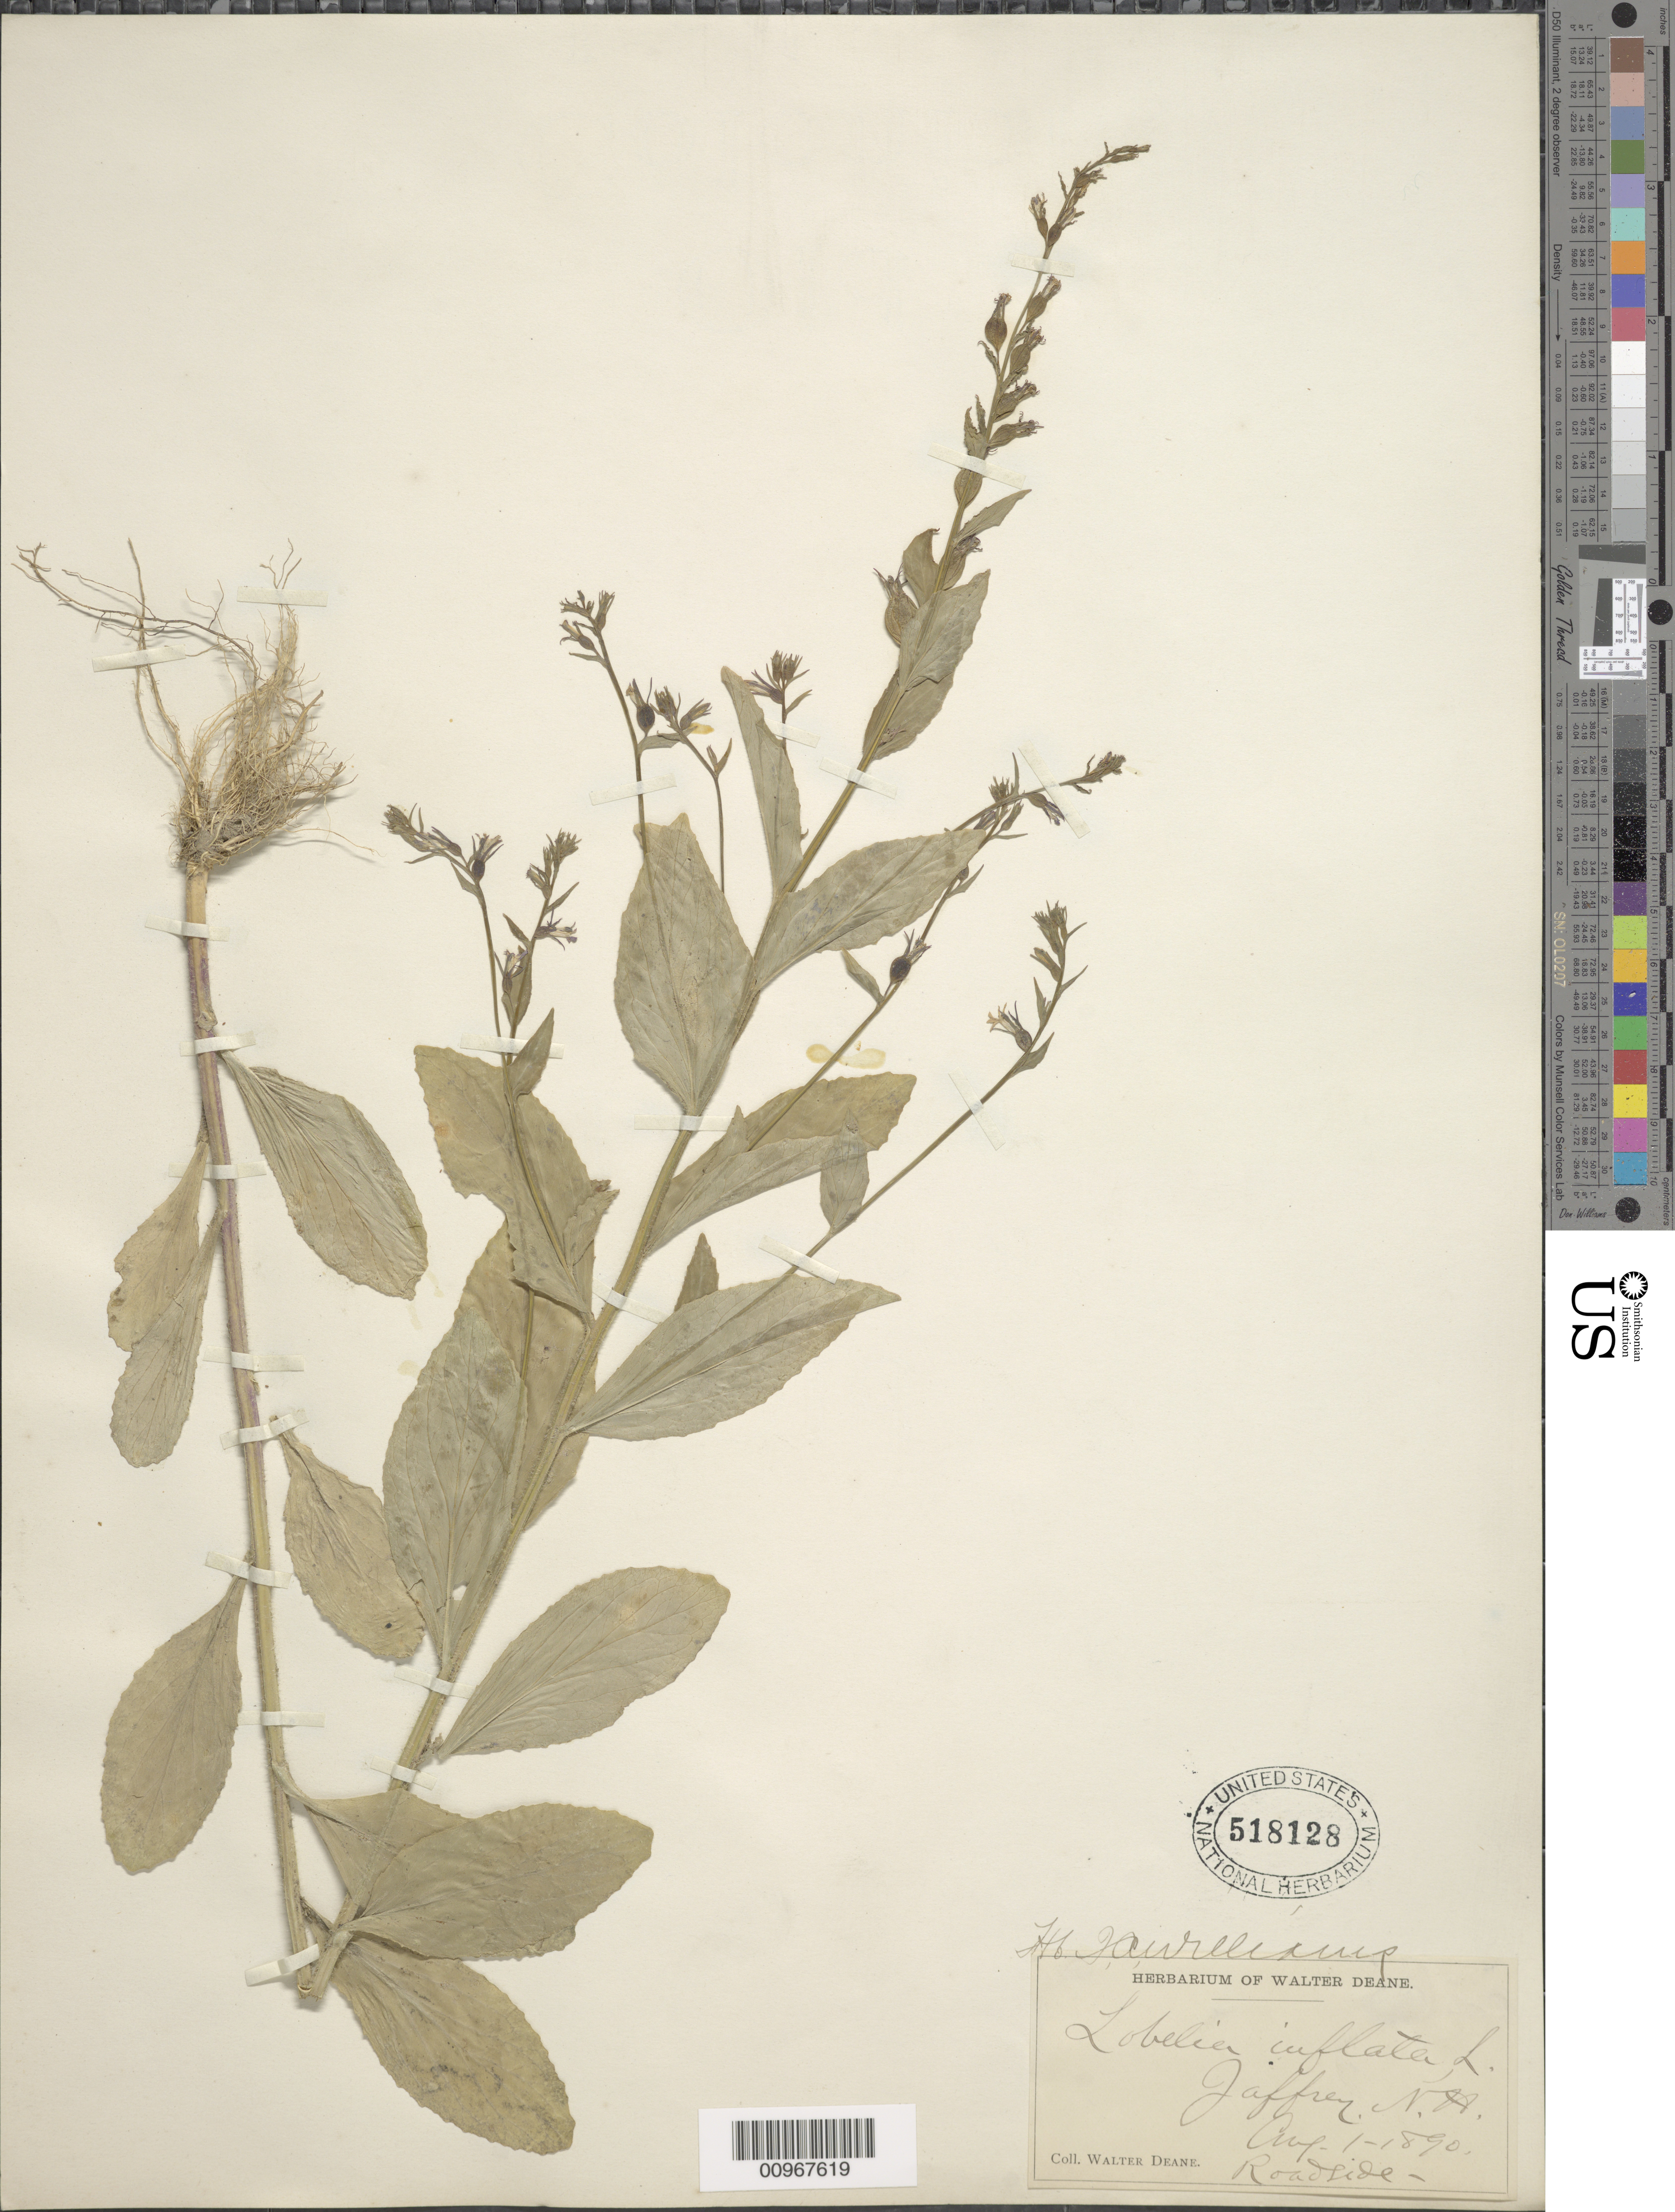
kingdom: Plantae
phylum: Tracheophyta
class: Magnoliopsida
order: Asterales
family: Campanulaceae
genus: Lobelia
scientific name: Lobelia inflata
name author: L.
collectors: W. Deane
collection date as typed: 1 Aug 1890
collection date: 1890-08-01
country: United States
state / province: New Hampshire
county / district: Cheshire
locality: Jaffrey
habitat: roadside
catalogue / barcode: US 518128